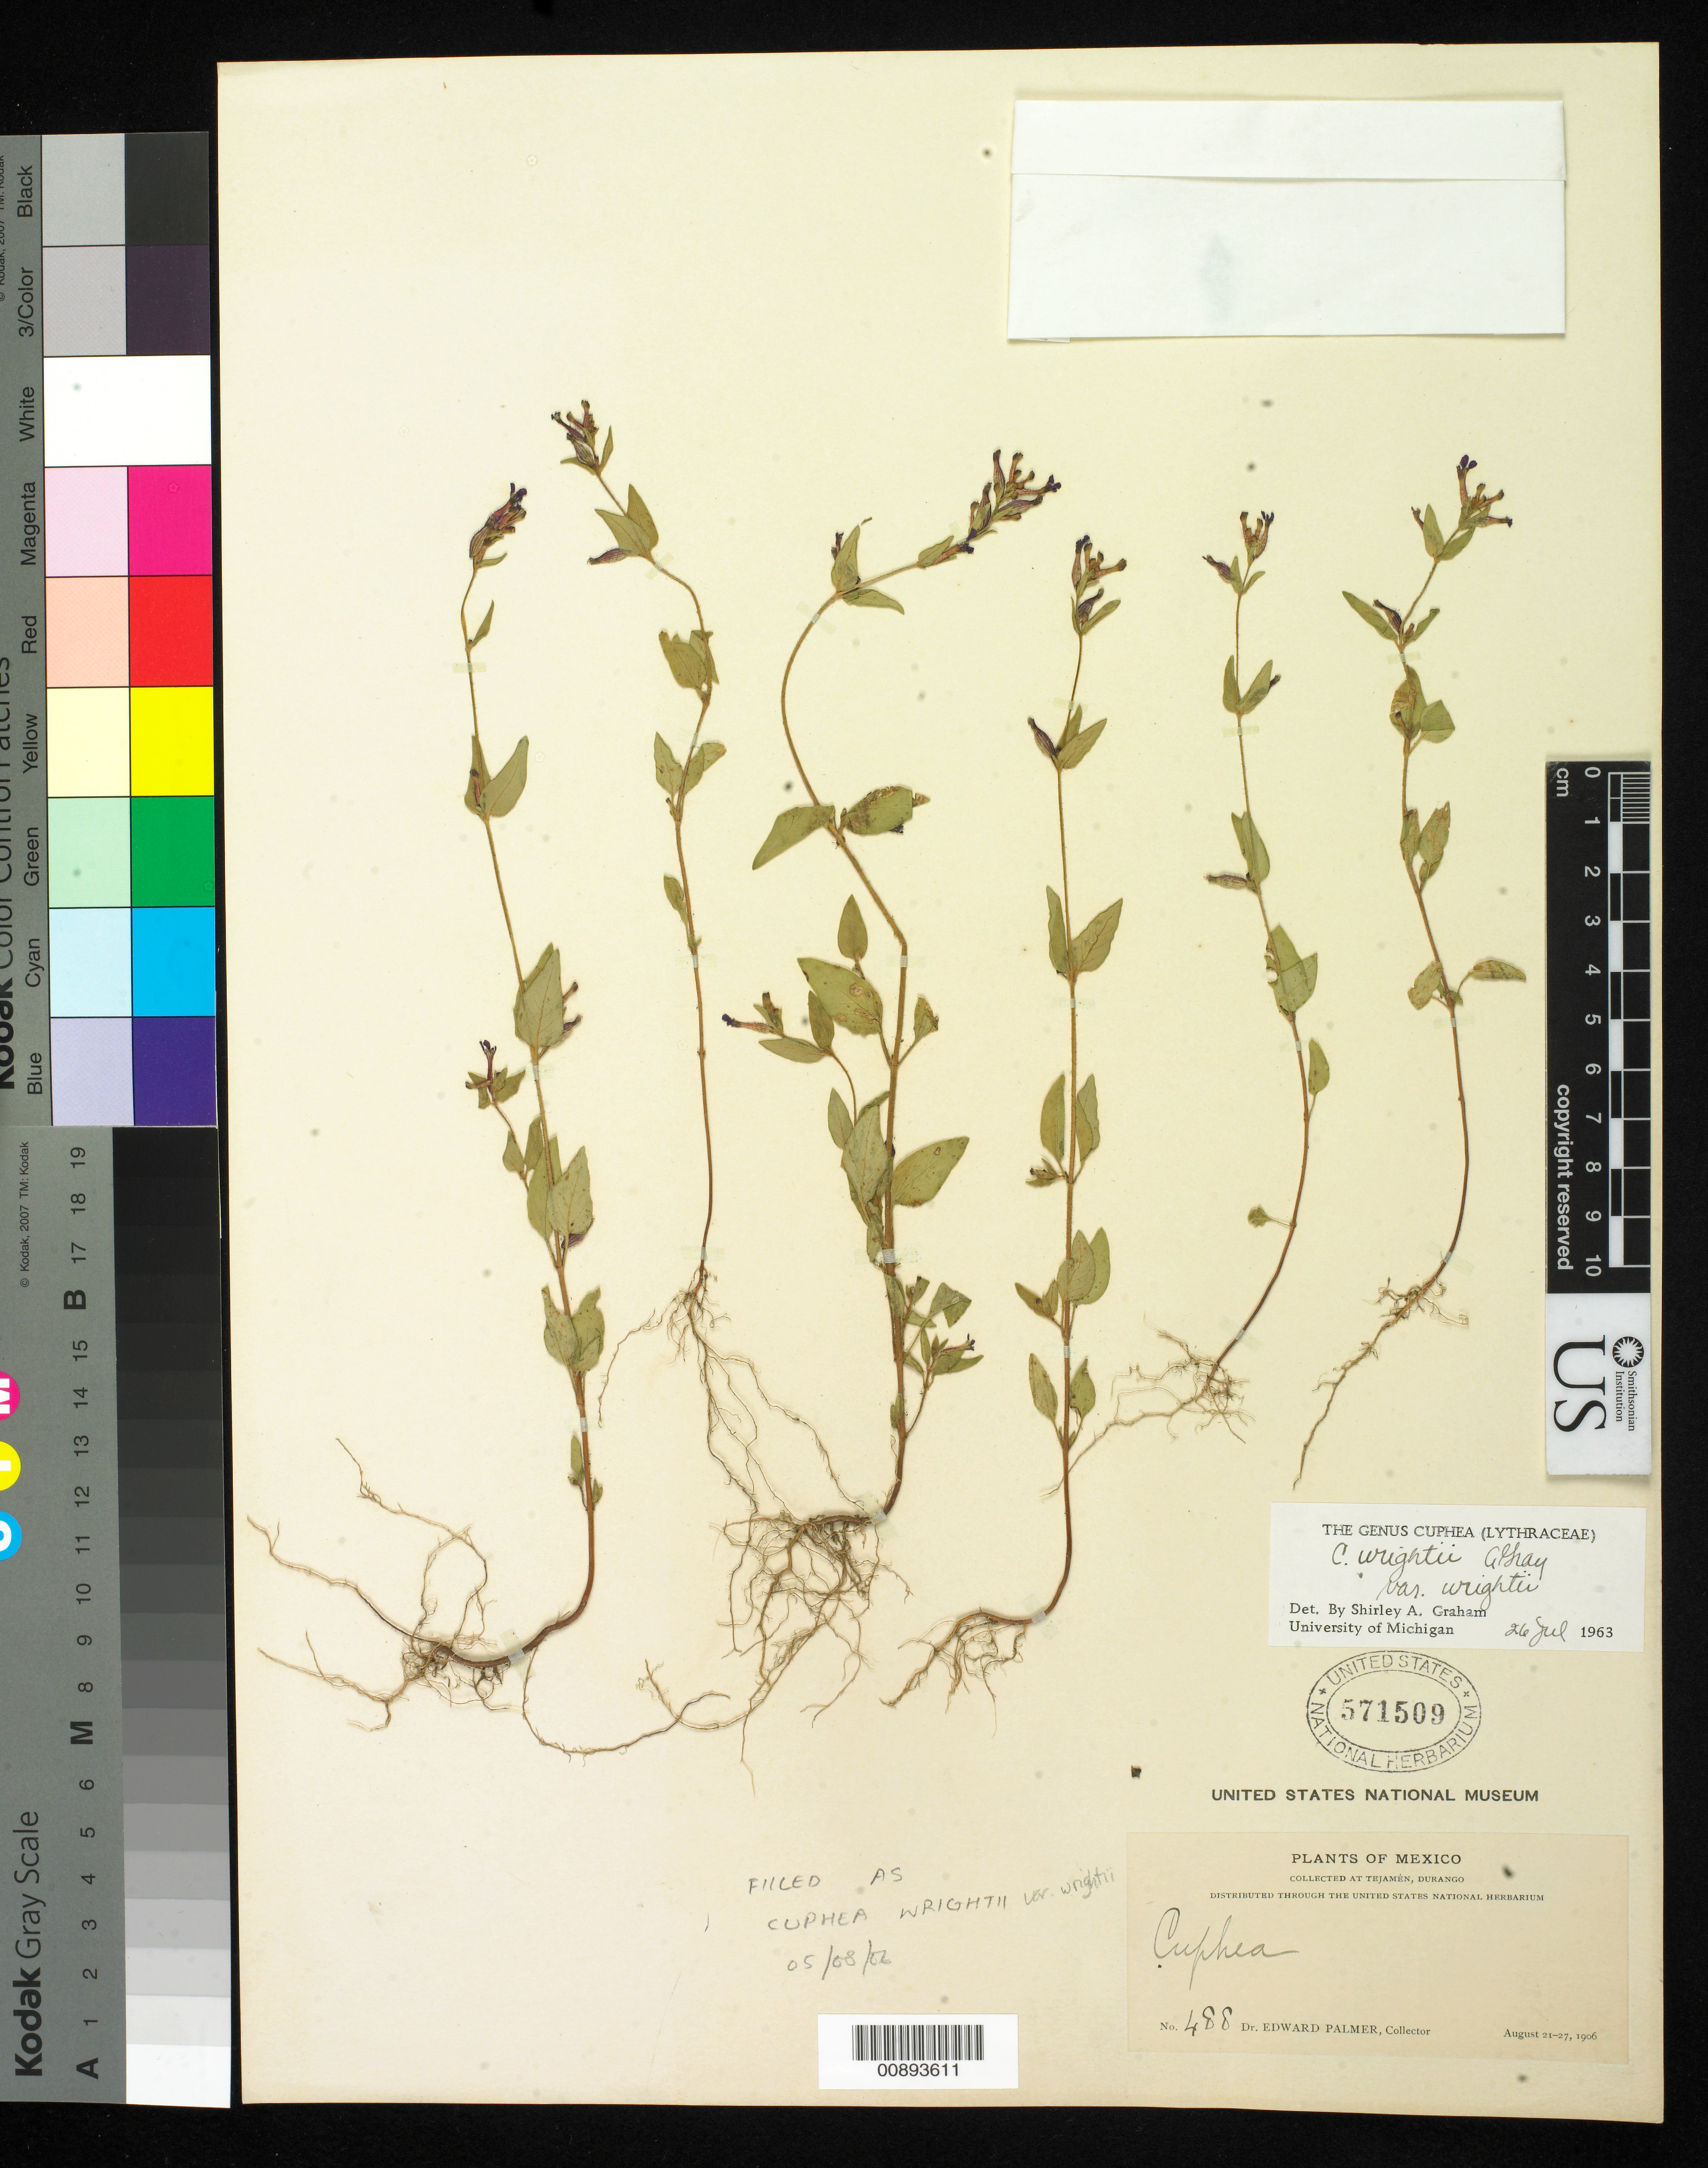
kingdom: Plantae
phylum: Tracheophyta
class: Magnoliopsida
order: Myrtales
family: Lythraceae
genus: Cuphea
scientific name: Cuphea wrightii var. wrightii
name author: A. Gray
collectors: E. Palmer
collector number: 488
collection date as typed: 21 Aug 1906 to 27 Aug 1906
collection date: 1906-08-21/1906-08-27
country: Mexico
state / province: Durango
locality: Tejamén, Durango.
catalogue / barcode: US 571509